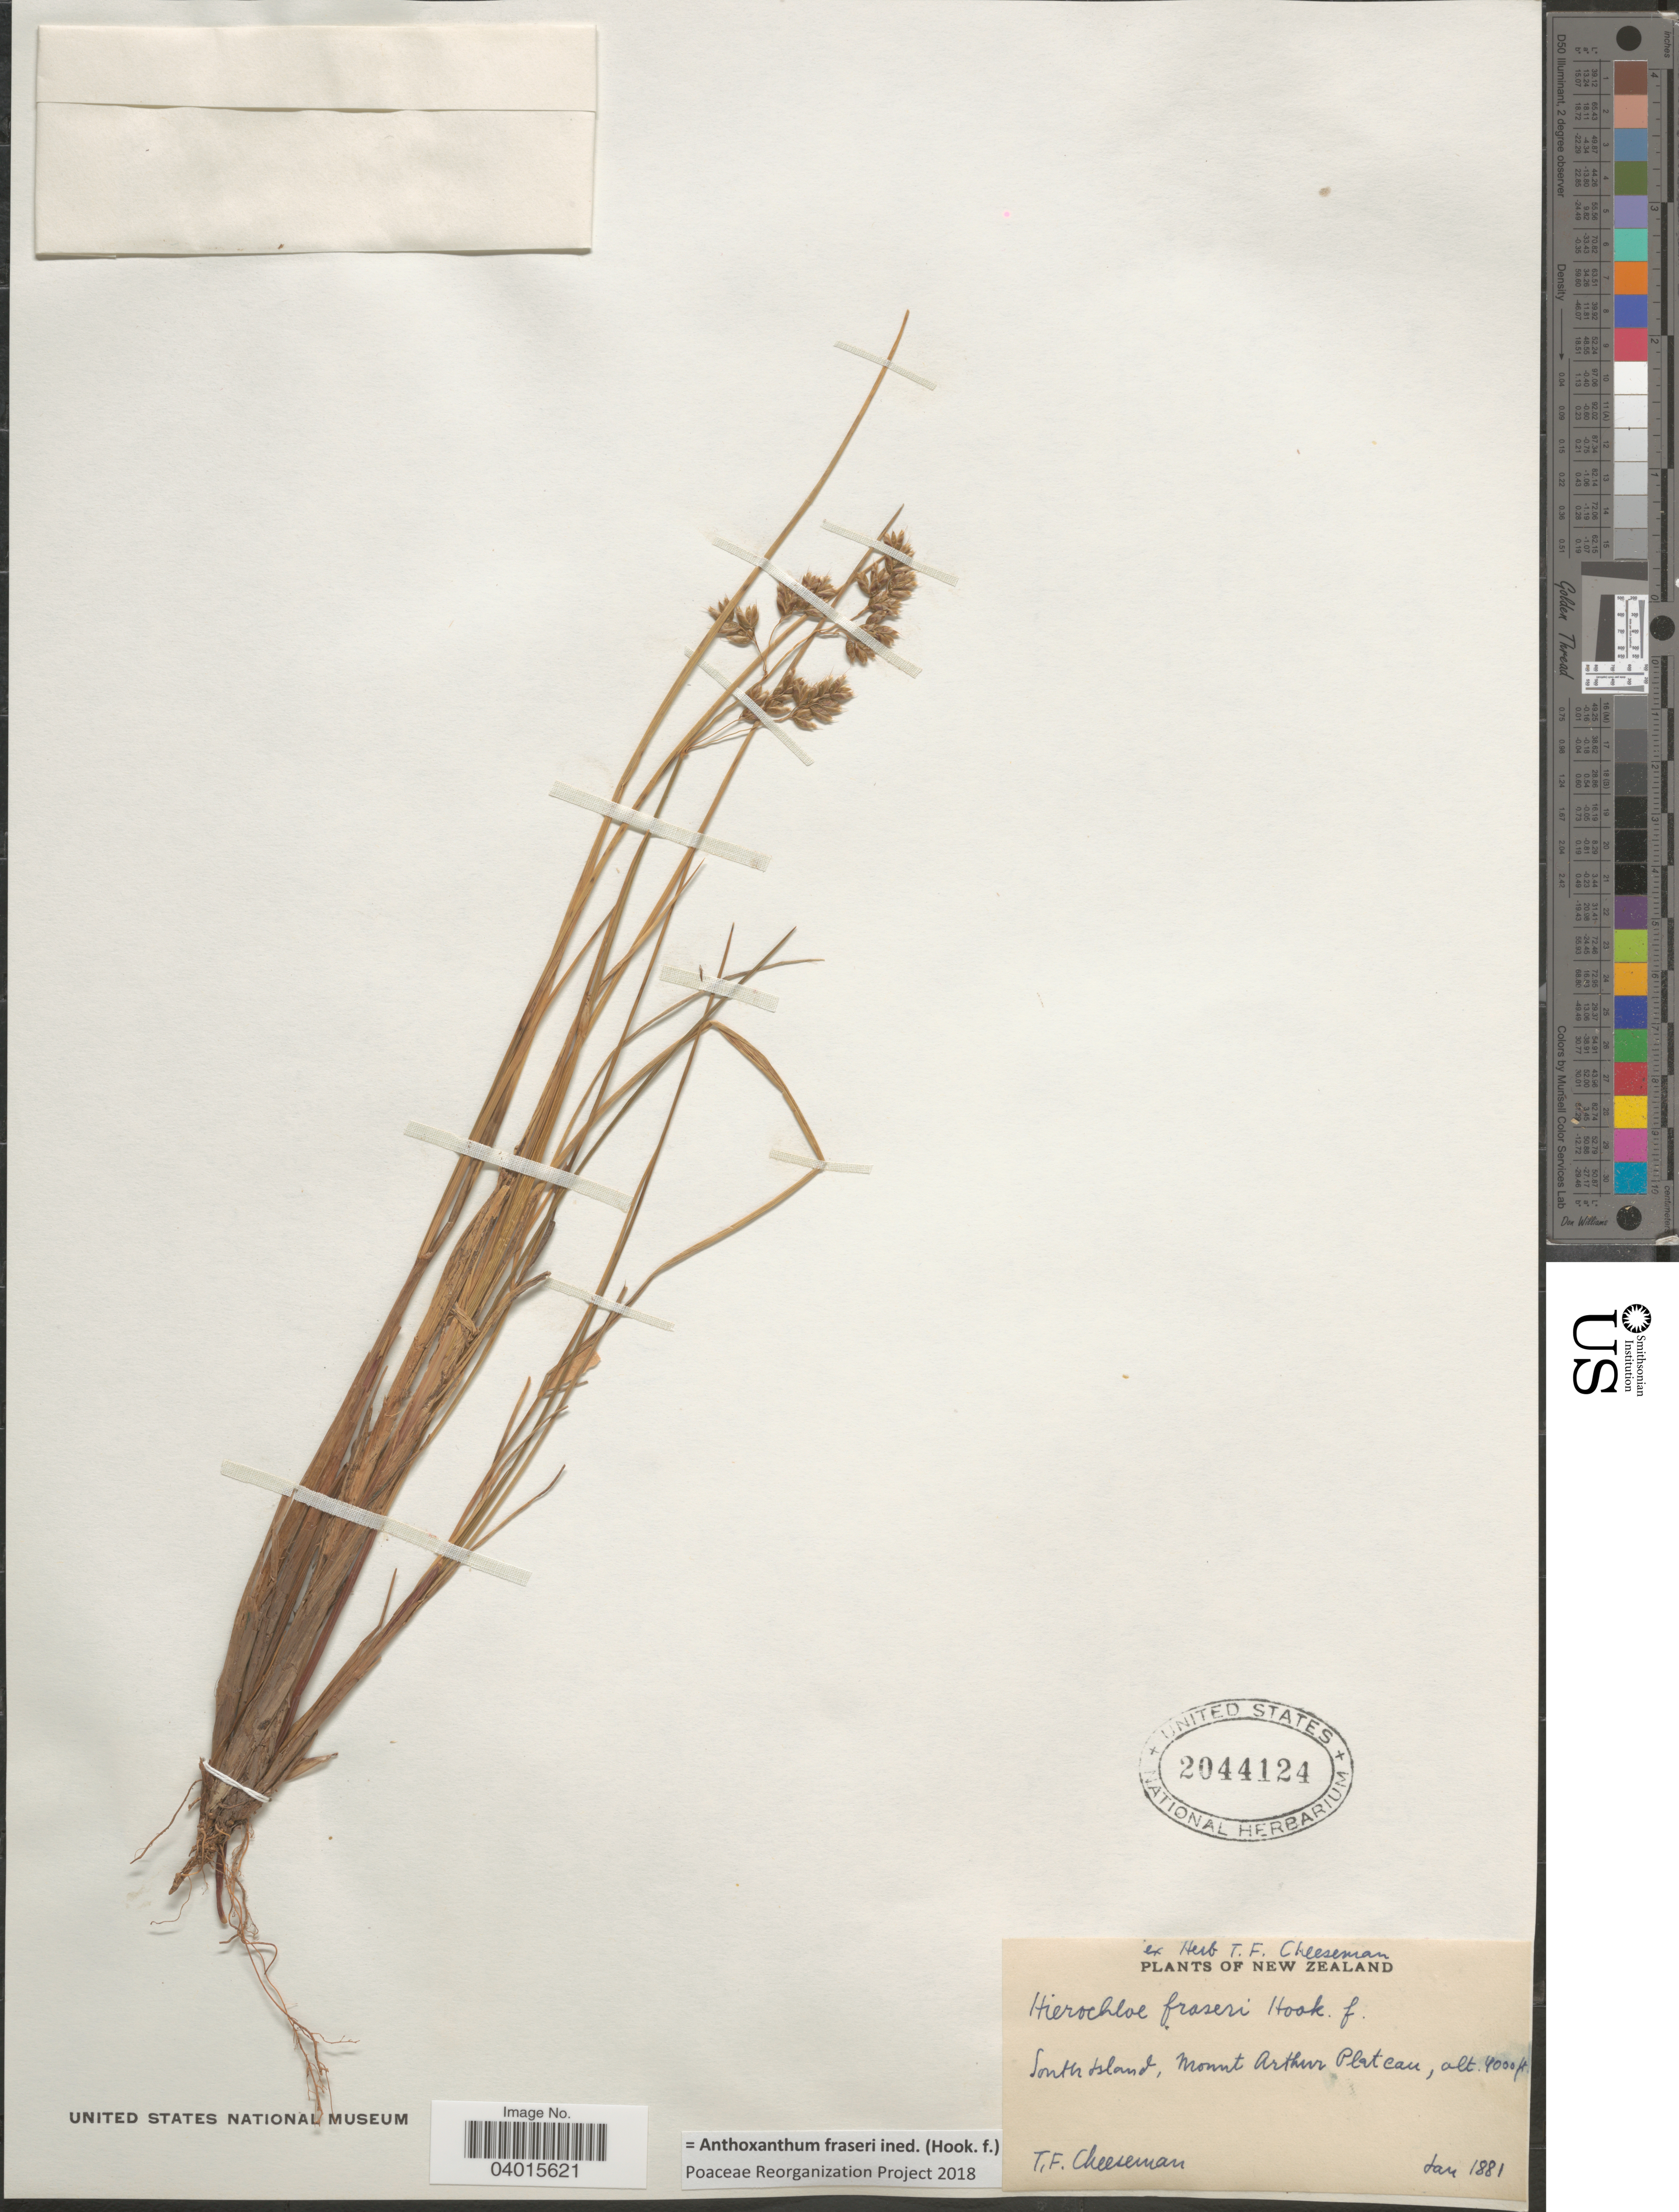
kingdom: Plantae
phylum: Tracheophyta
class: Liliopsida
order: Poales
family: Poaceae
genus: Anthoxanthum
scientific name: Anthoxanthum fraseri (Hook. f.) ined.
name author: Hook. f.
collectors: T. F. Cheeseman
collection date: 1881-01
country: New Zealand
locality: South Island, Mount Arthur Plateau.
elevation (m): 1219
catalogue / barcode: US 2044124